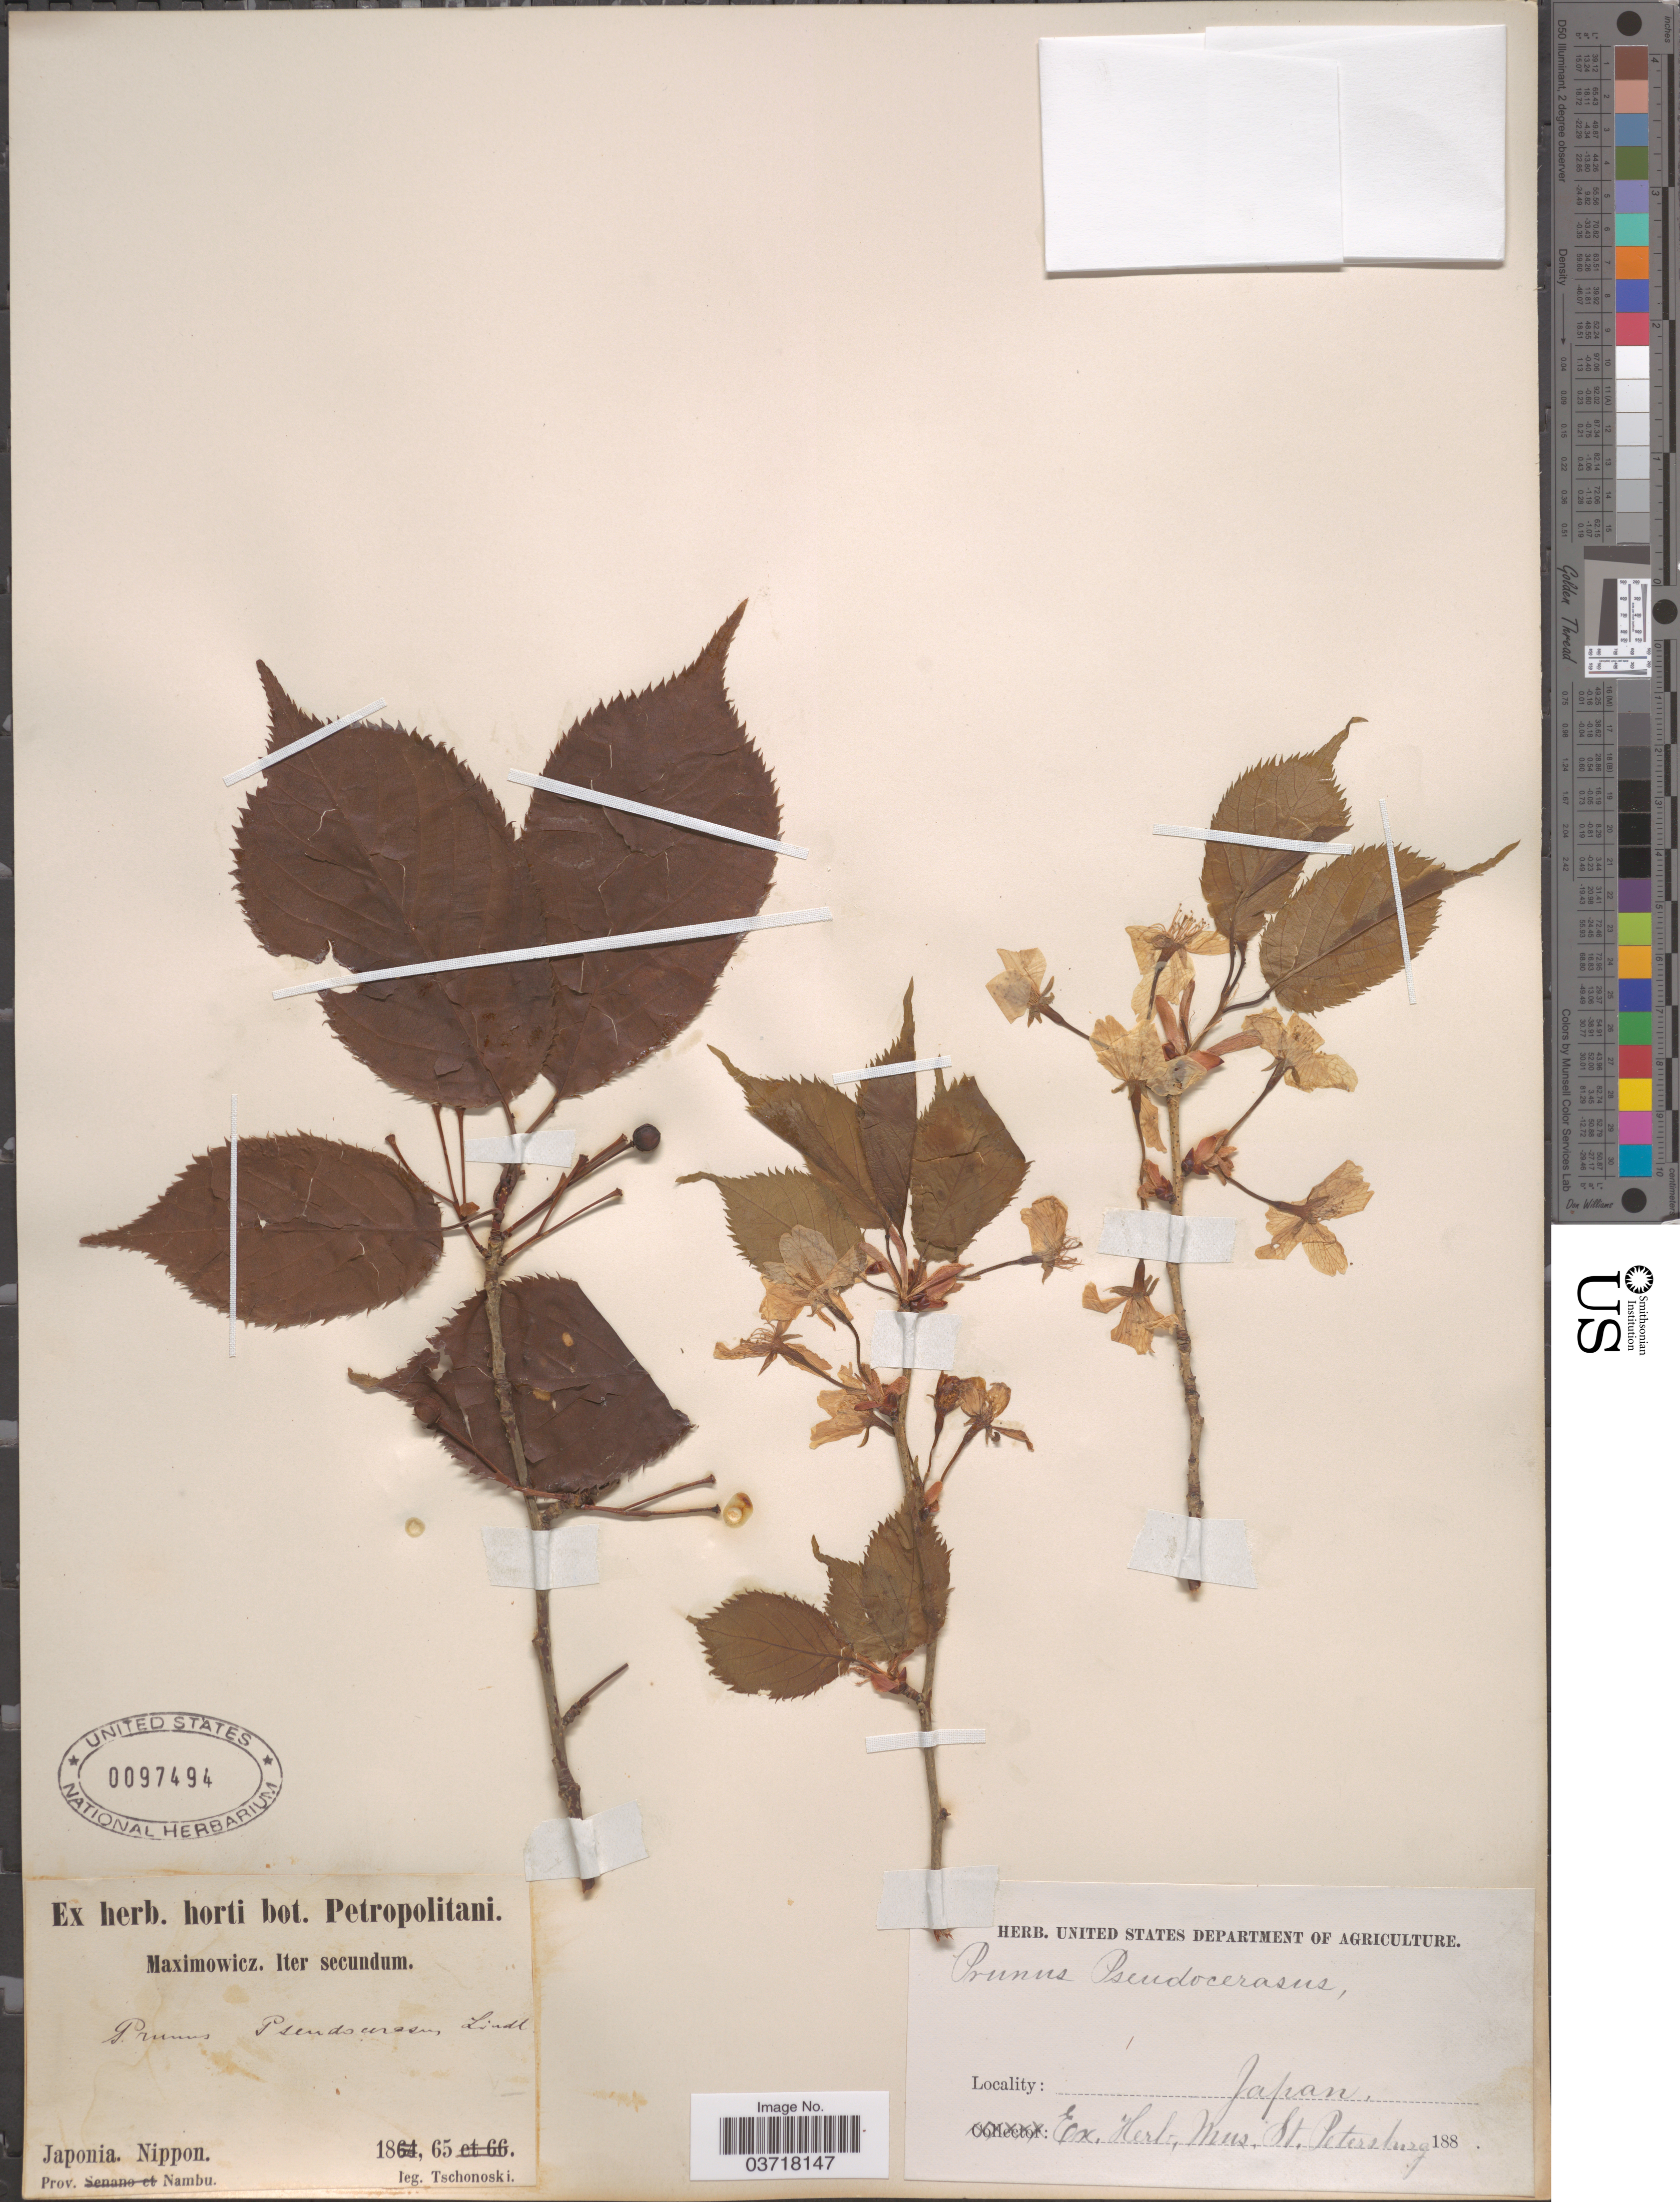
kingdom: Plantae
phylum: Tracheophyta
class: Magnoliopsida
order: Rosales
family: Rosaceae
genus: Prunus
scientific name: Prunus pseudocerasus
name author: Lindl.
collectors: -. Tschonoski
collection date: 1865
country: Japan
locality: Nippon.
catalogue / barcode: US 97494